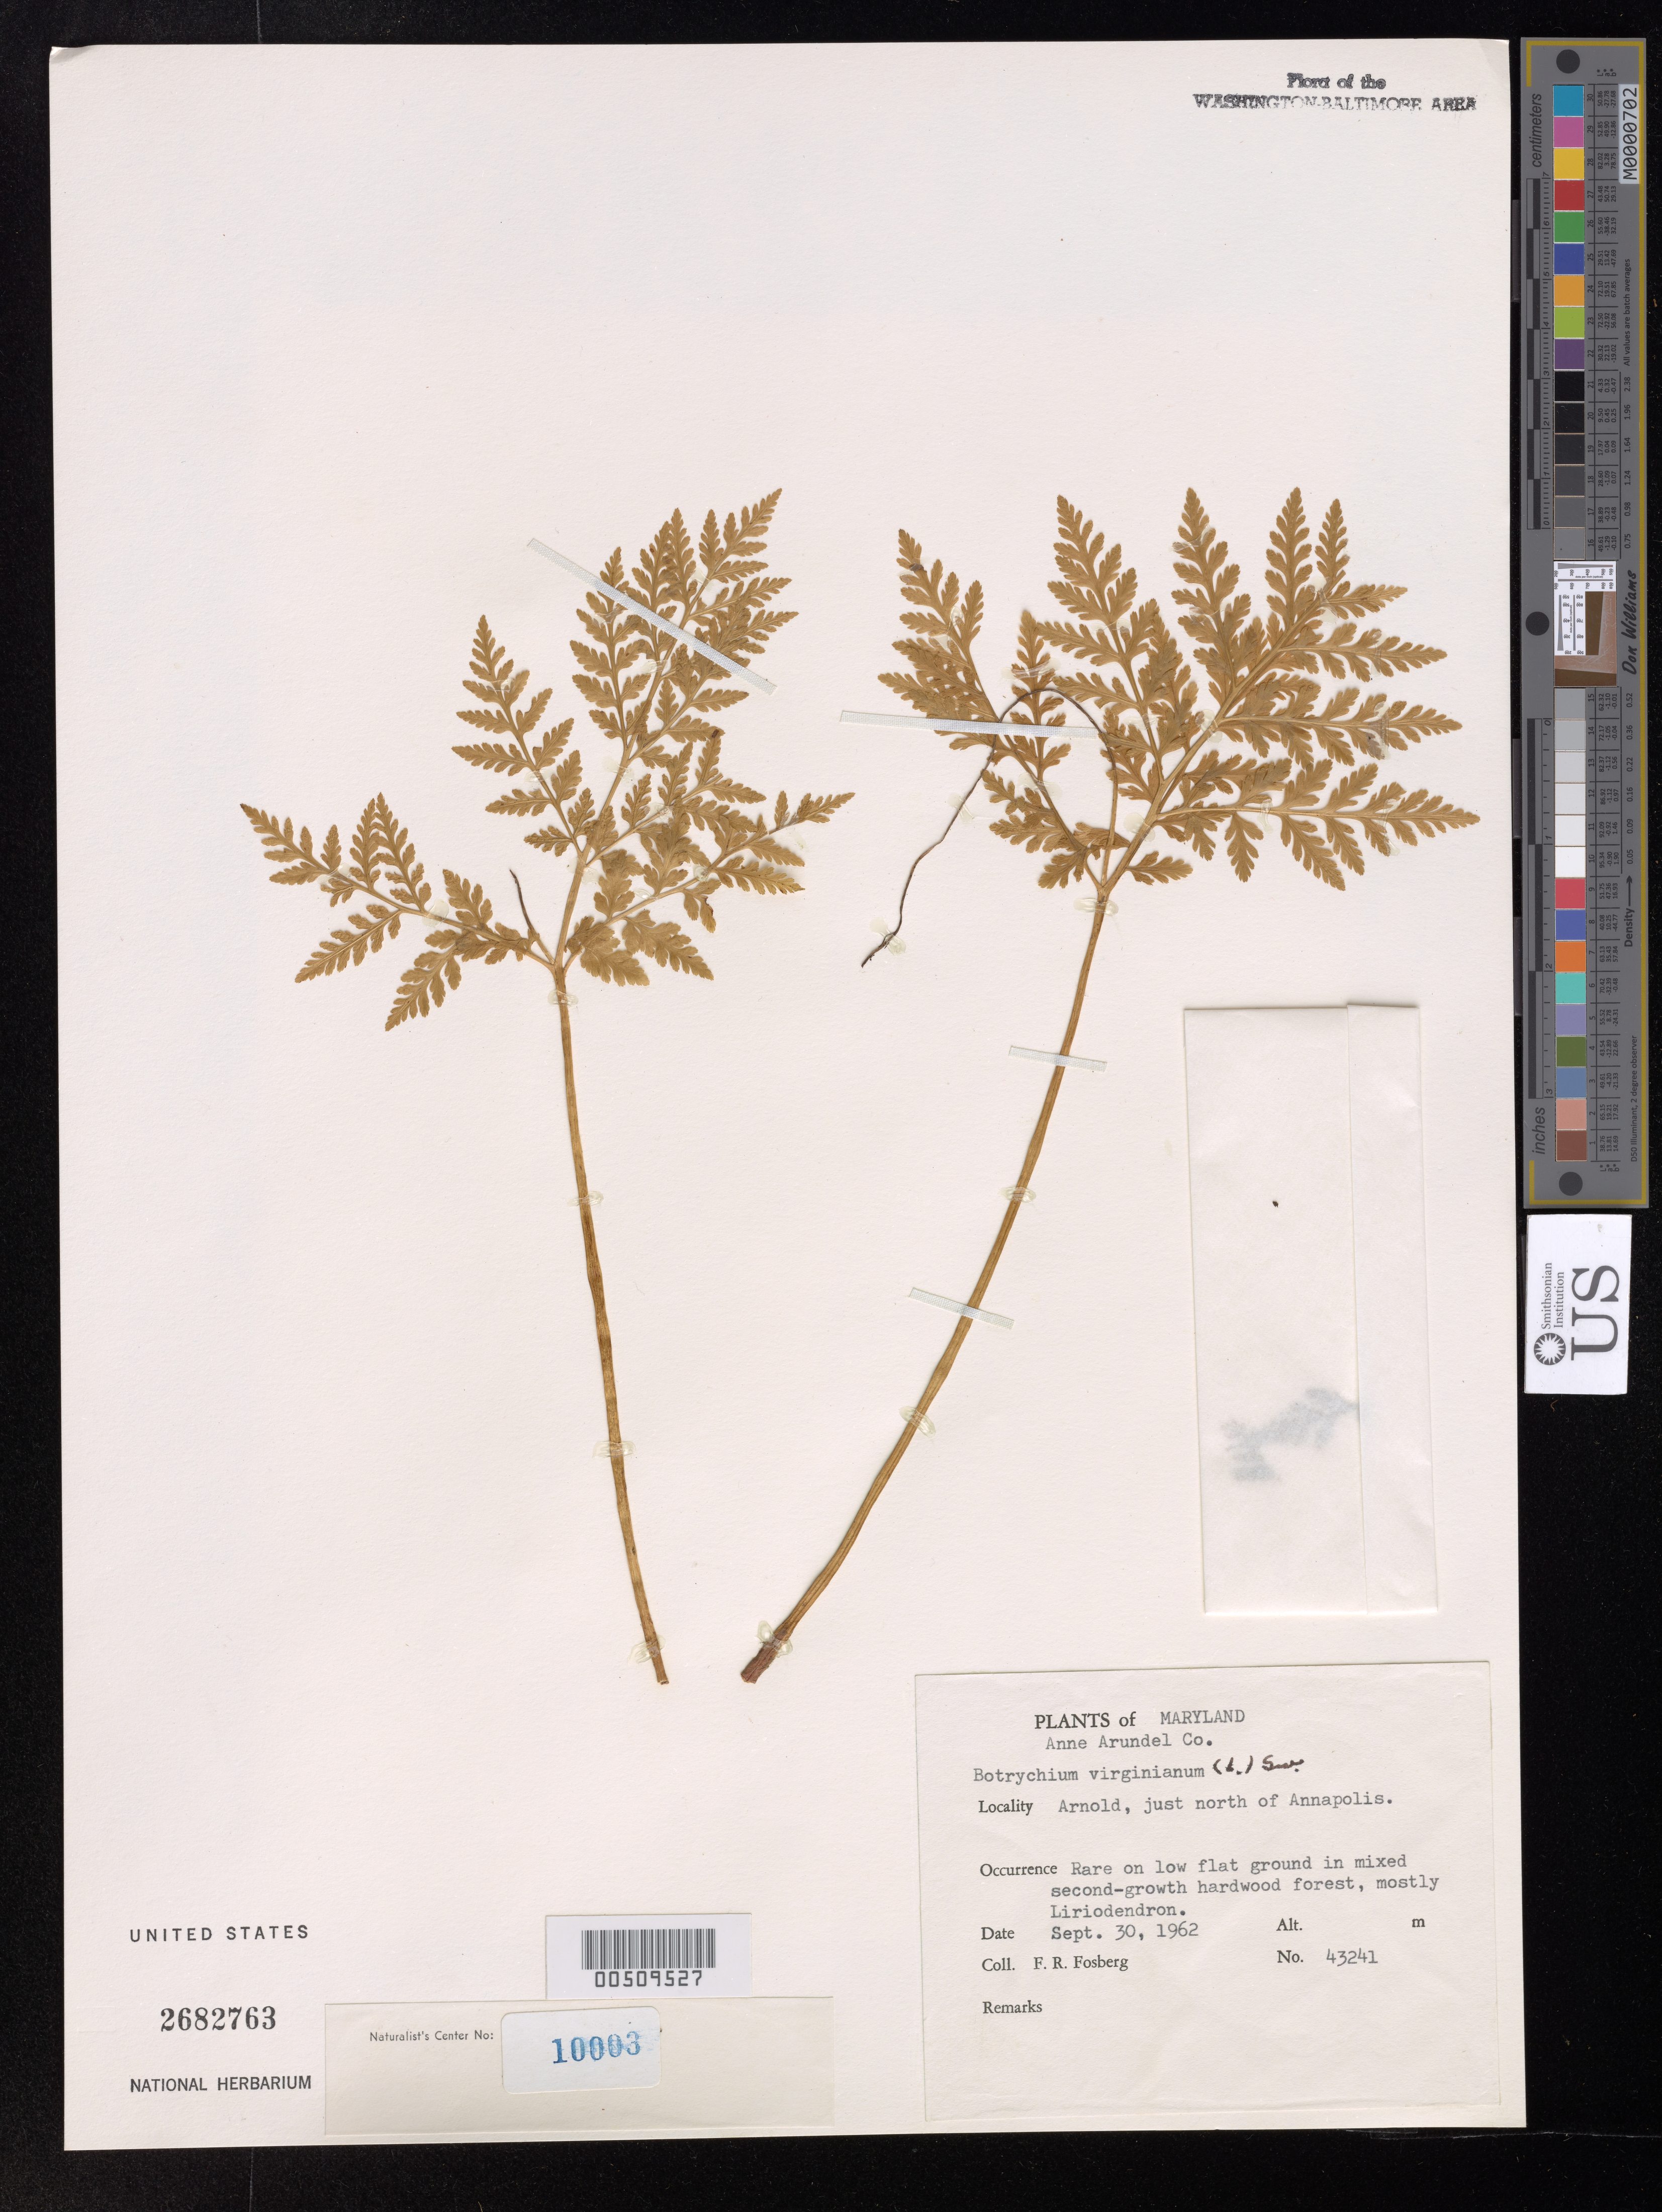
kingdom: Plantae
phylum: Tracheophyta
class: Polypodiopsida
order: Ophioglossales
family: Ophioglossaceae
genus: Botrychium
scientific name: Botrychium virginianum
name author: (L.) Sw.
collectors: F. R. Fosberg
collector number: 43241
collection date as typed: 30 Sep 1962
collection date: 1962-09-30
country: United States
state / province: Maryland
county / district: Anne Arundel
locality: Arnold, just north of Annapolis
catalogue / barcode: US 2682763